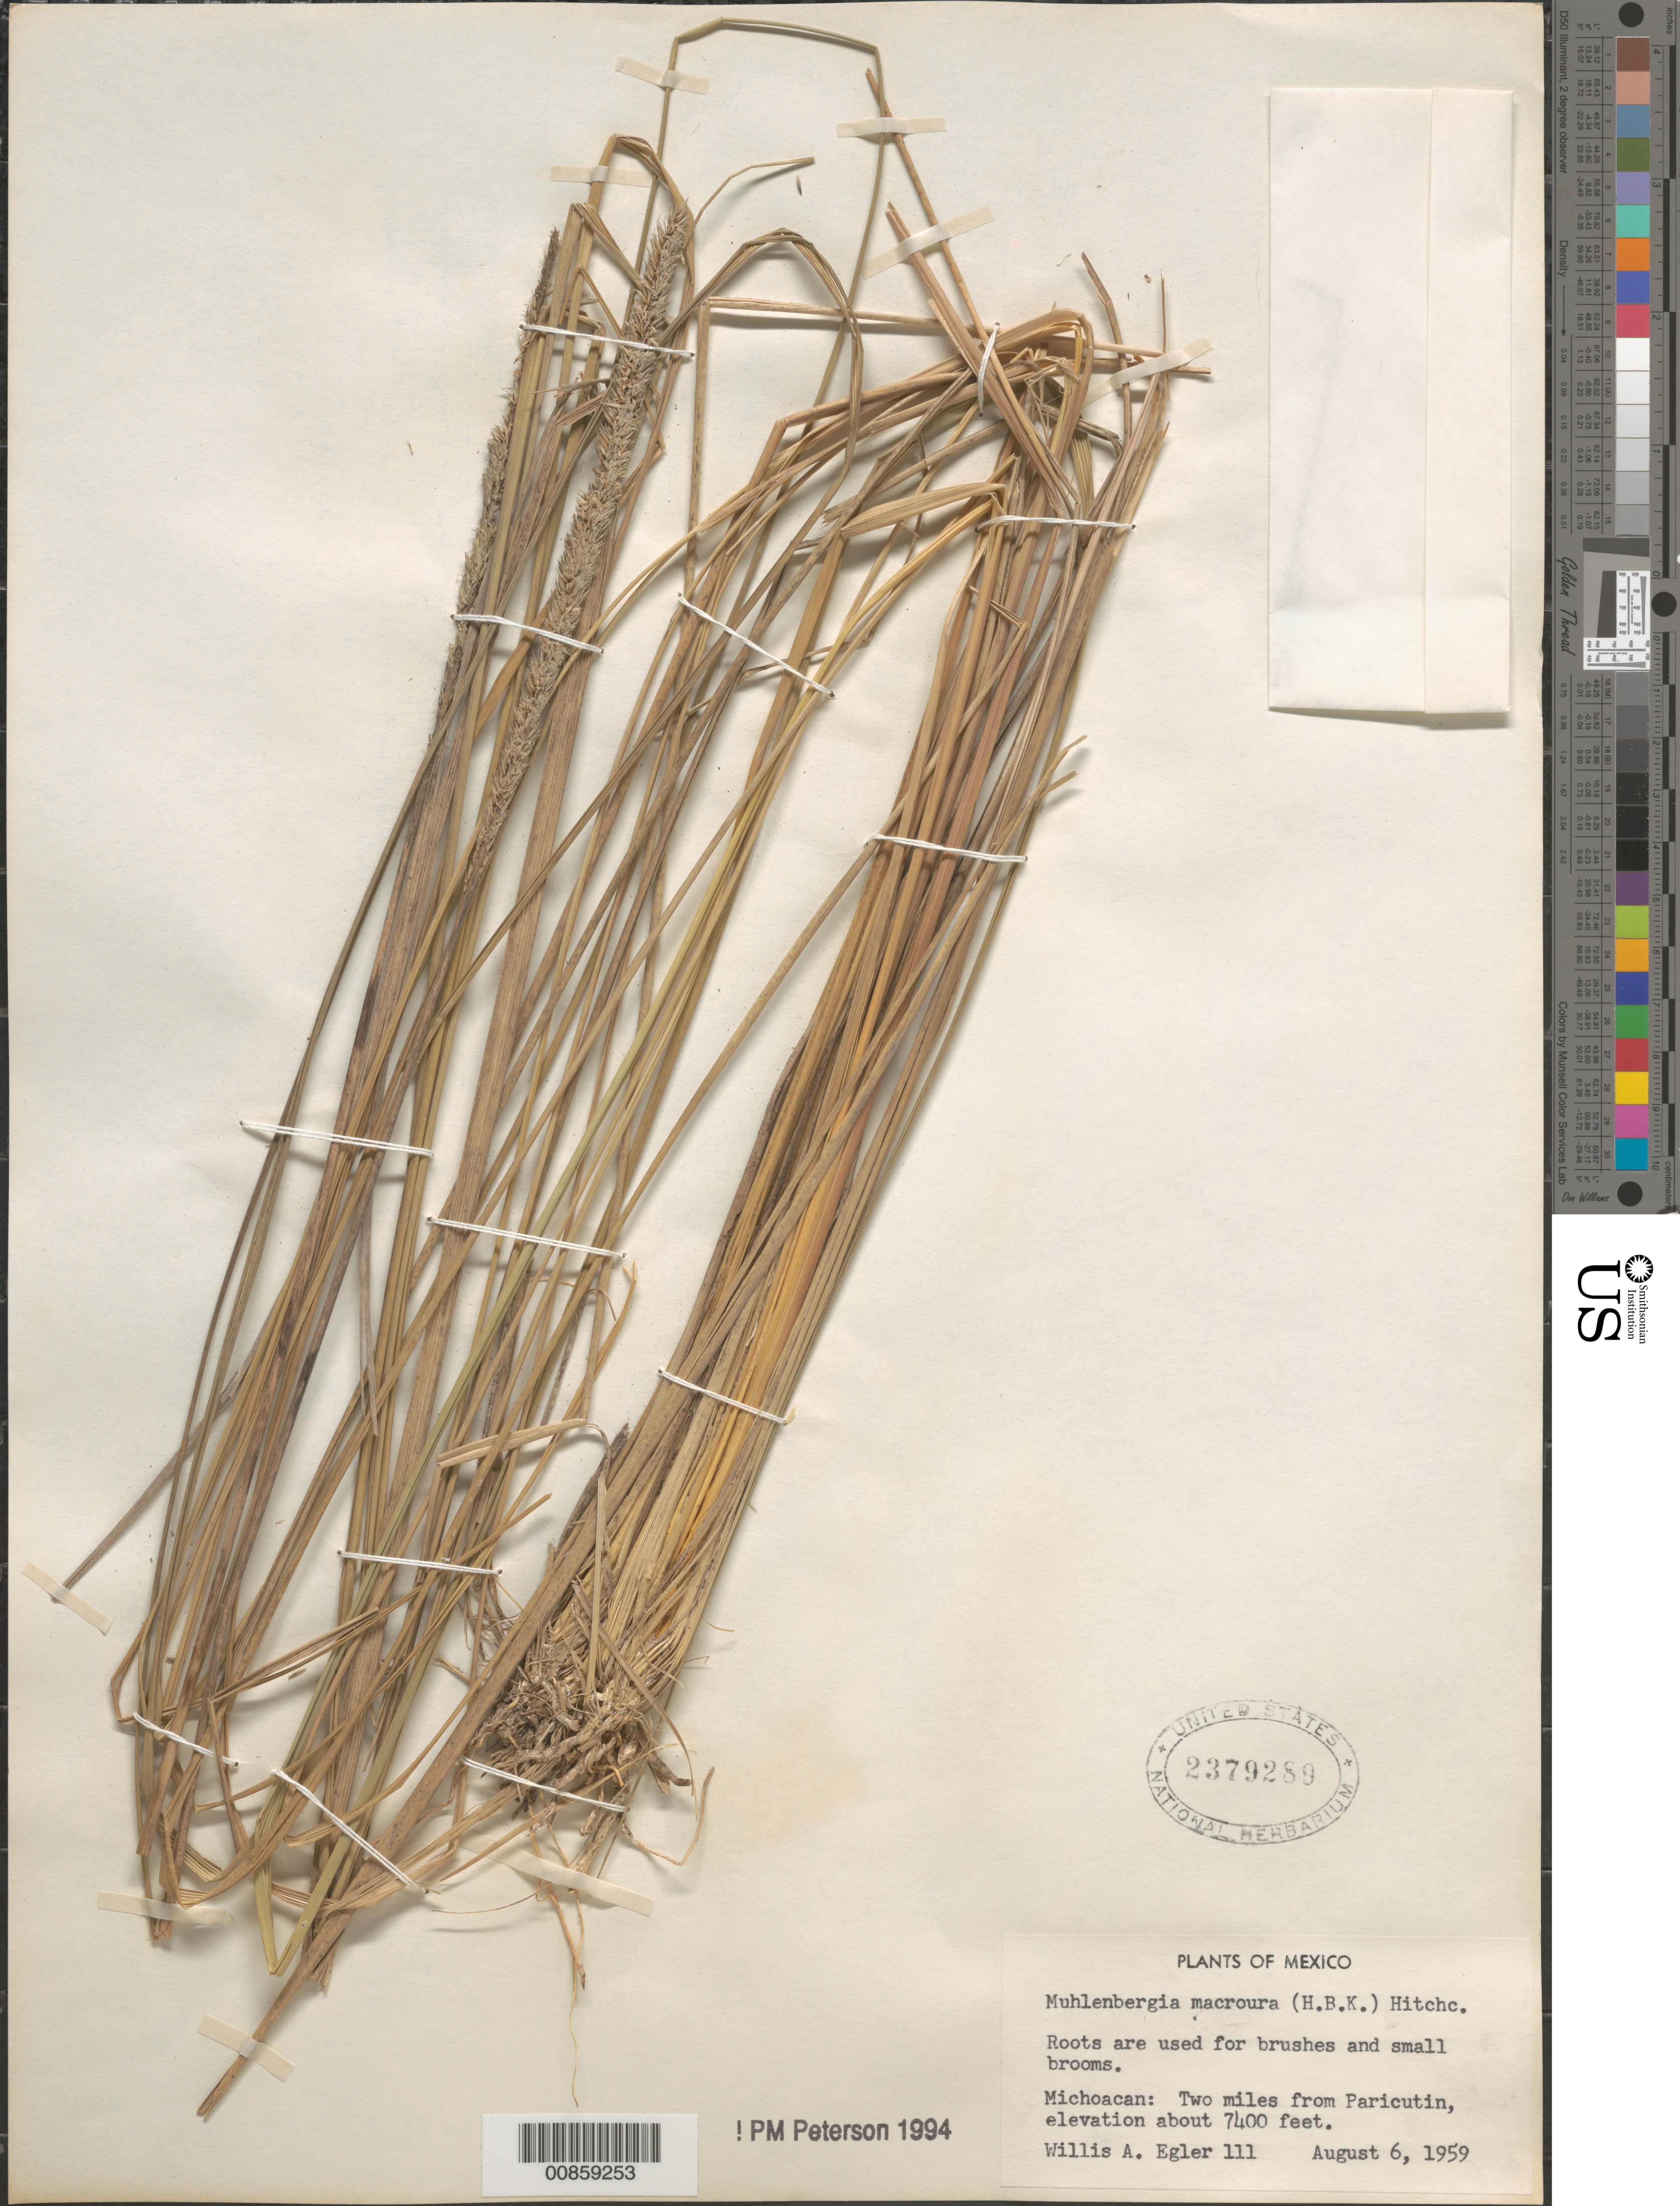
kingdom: Plantae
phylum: Tracheophyta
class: Liliopsida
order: Poales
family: Poaceae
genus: Muhlenbergia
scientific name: Muhlenbergia macroura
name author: (Kunth) Hitchc.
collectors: W. A. Egler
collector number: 111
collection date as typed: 06 Aug 1959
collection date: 1959-08-06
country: Mexico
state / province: Michoacán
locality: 2 mi from Paricutin, Mich.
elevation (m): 2256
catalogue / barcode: US 2379289